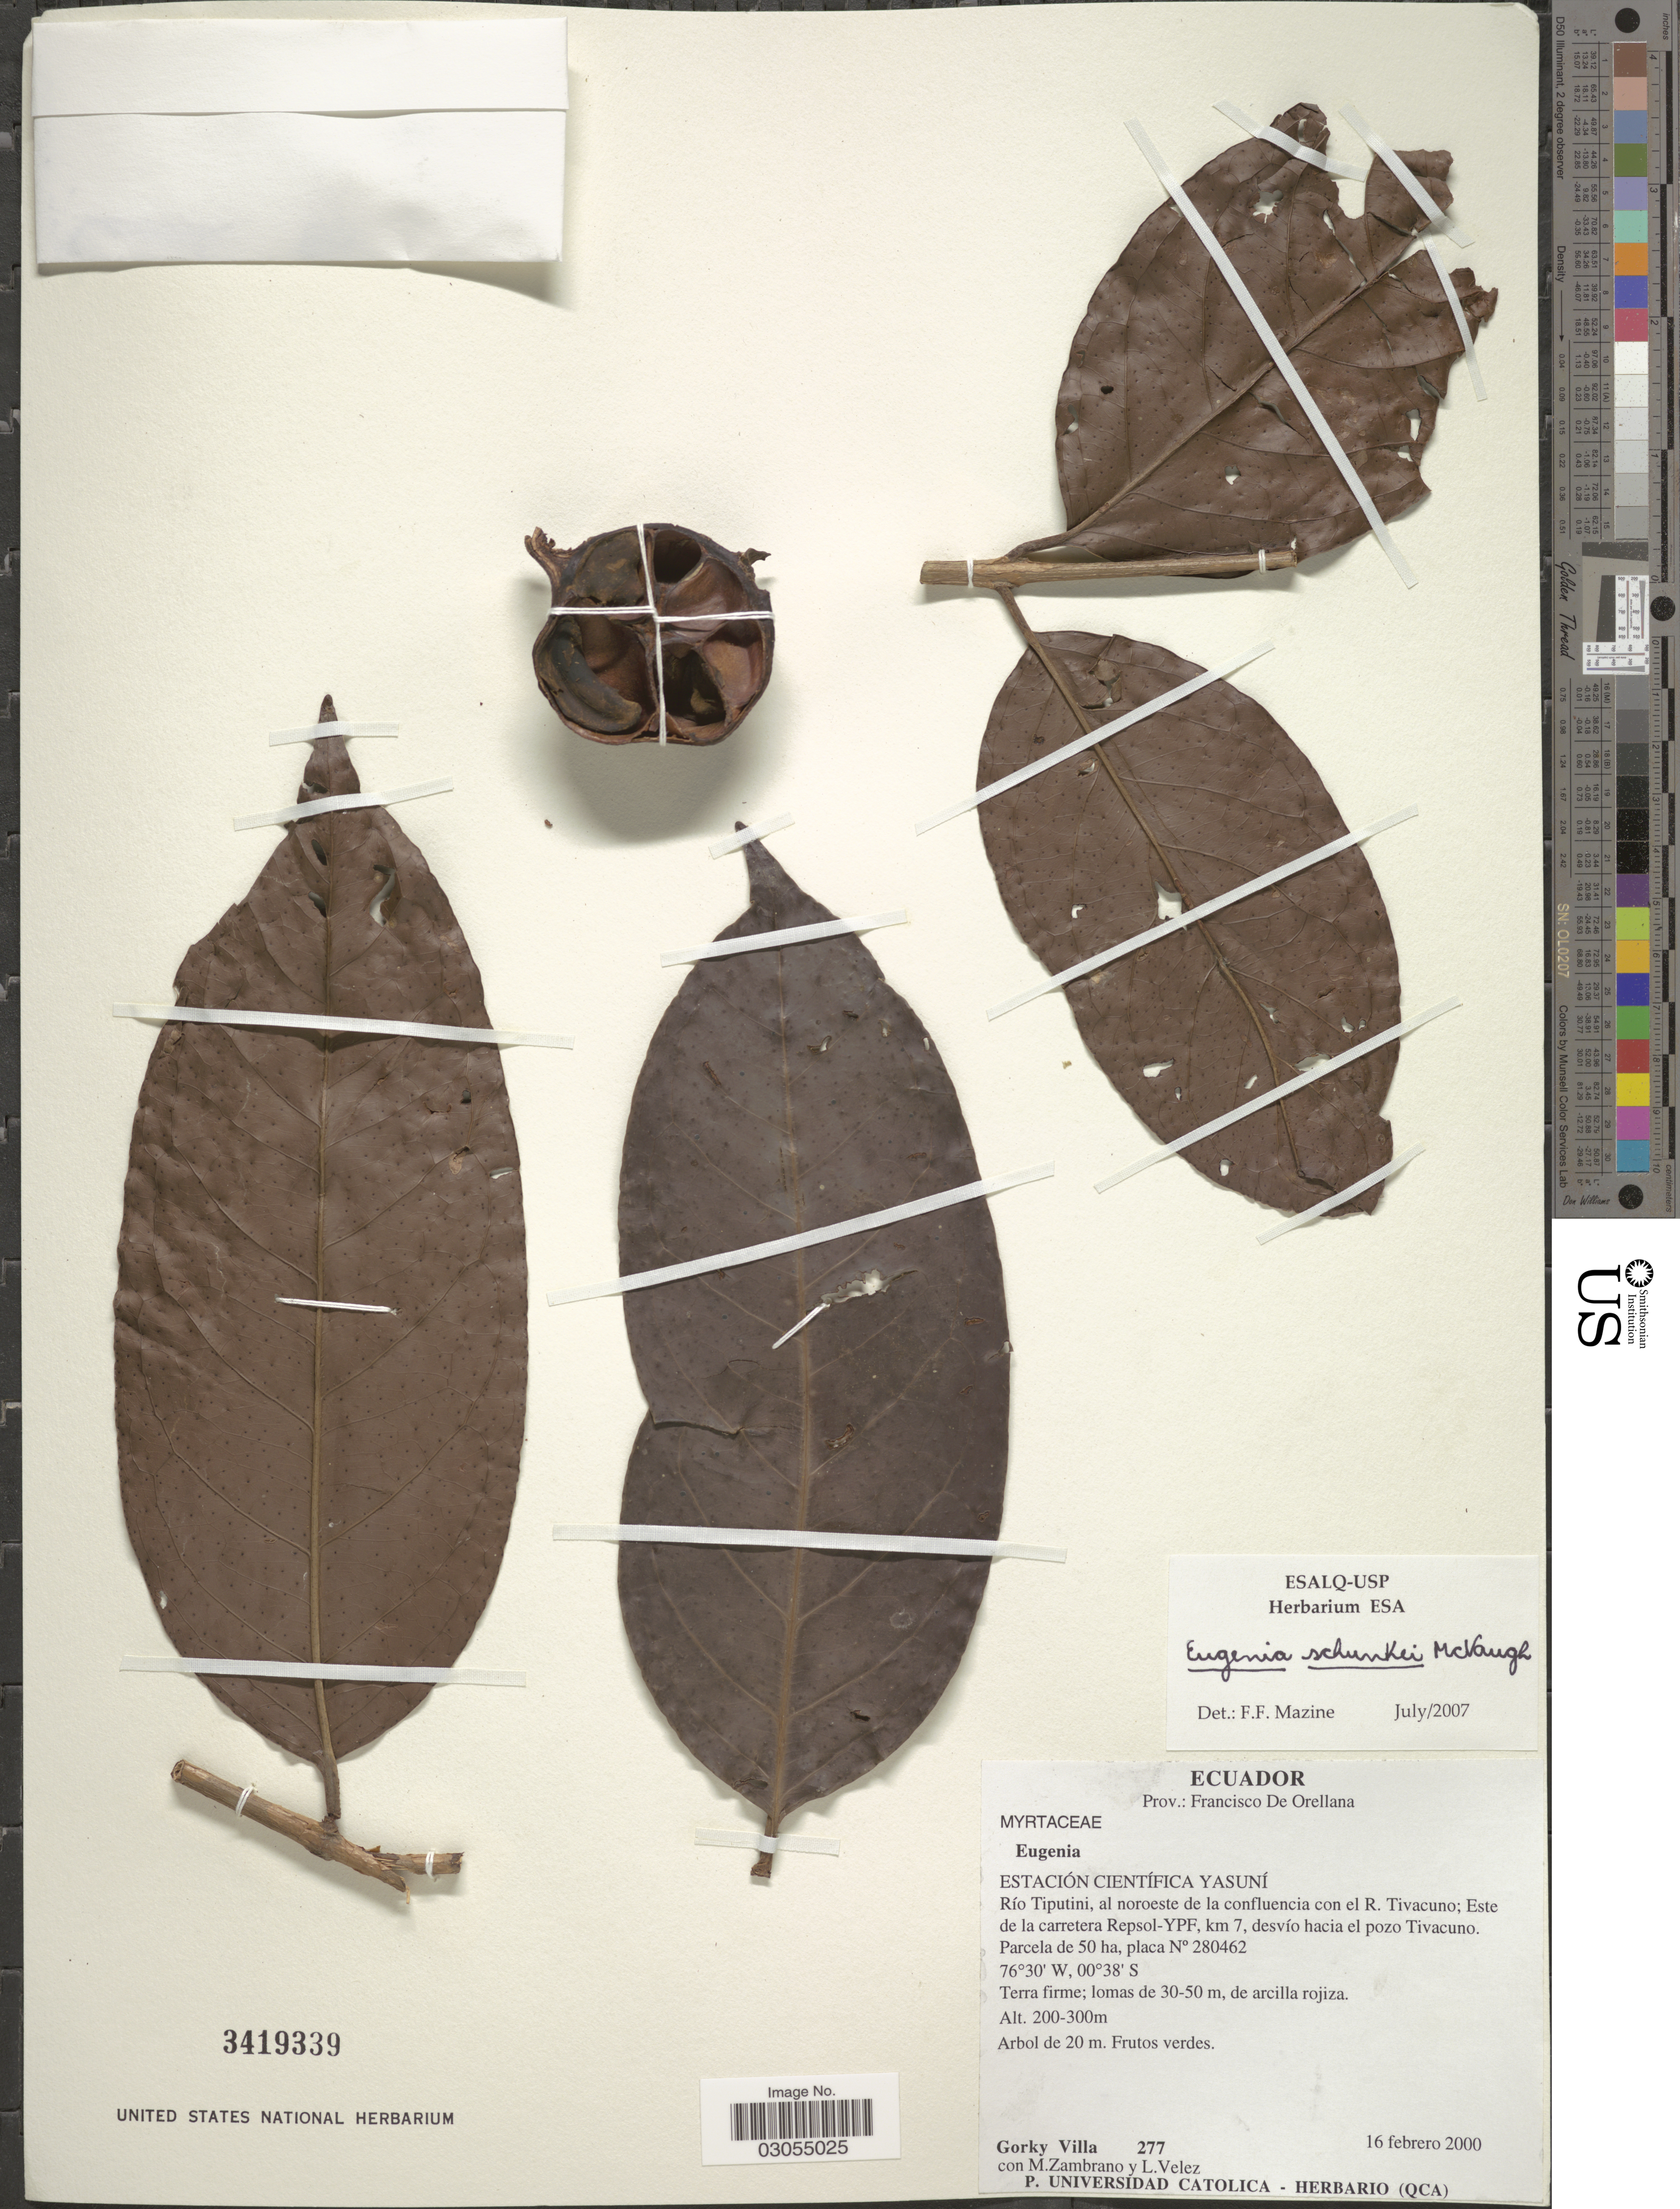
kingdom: Plantae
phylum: Tracheophyta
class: Magnoliopsida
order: Myrtales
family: Myrtaceae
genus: Eugenia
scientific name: Eugenia schunkei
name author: McVaugh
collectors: G. Villa, M. Zambrano & L. Velez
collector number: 277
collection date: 2000-02-16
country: Ecuador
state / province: Orellana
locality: Prov.: Francisco De Orellana, Estación Científica Yasuní, Río Tiputini, al noroeste de la confluencia con el R. Tivacuno; Este de la carretera Repsol-YPF, km 7, desvío hacia el pozo Tivacuno.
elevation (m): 200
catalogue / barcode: US 3419339